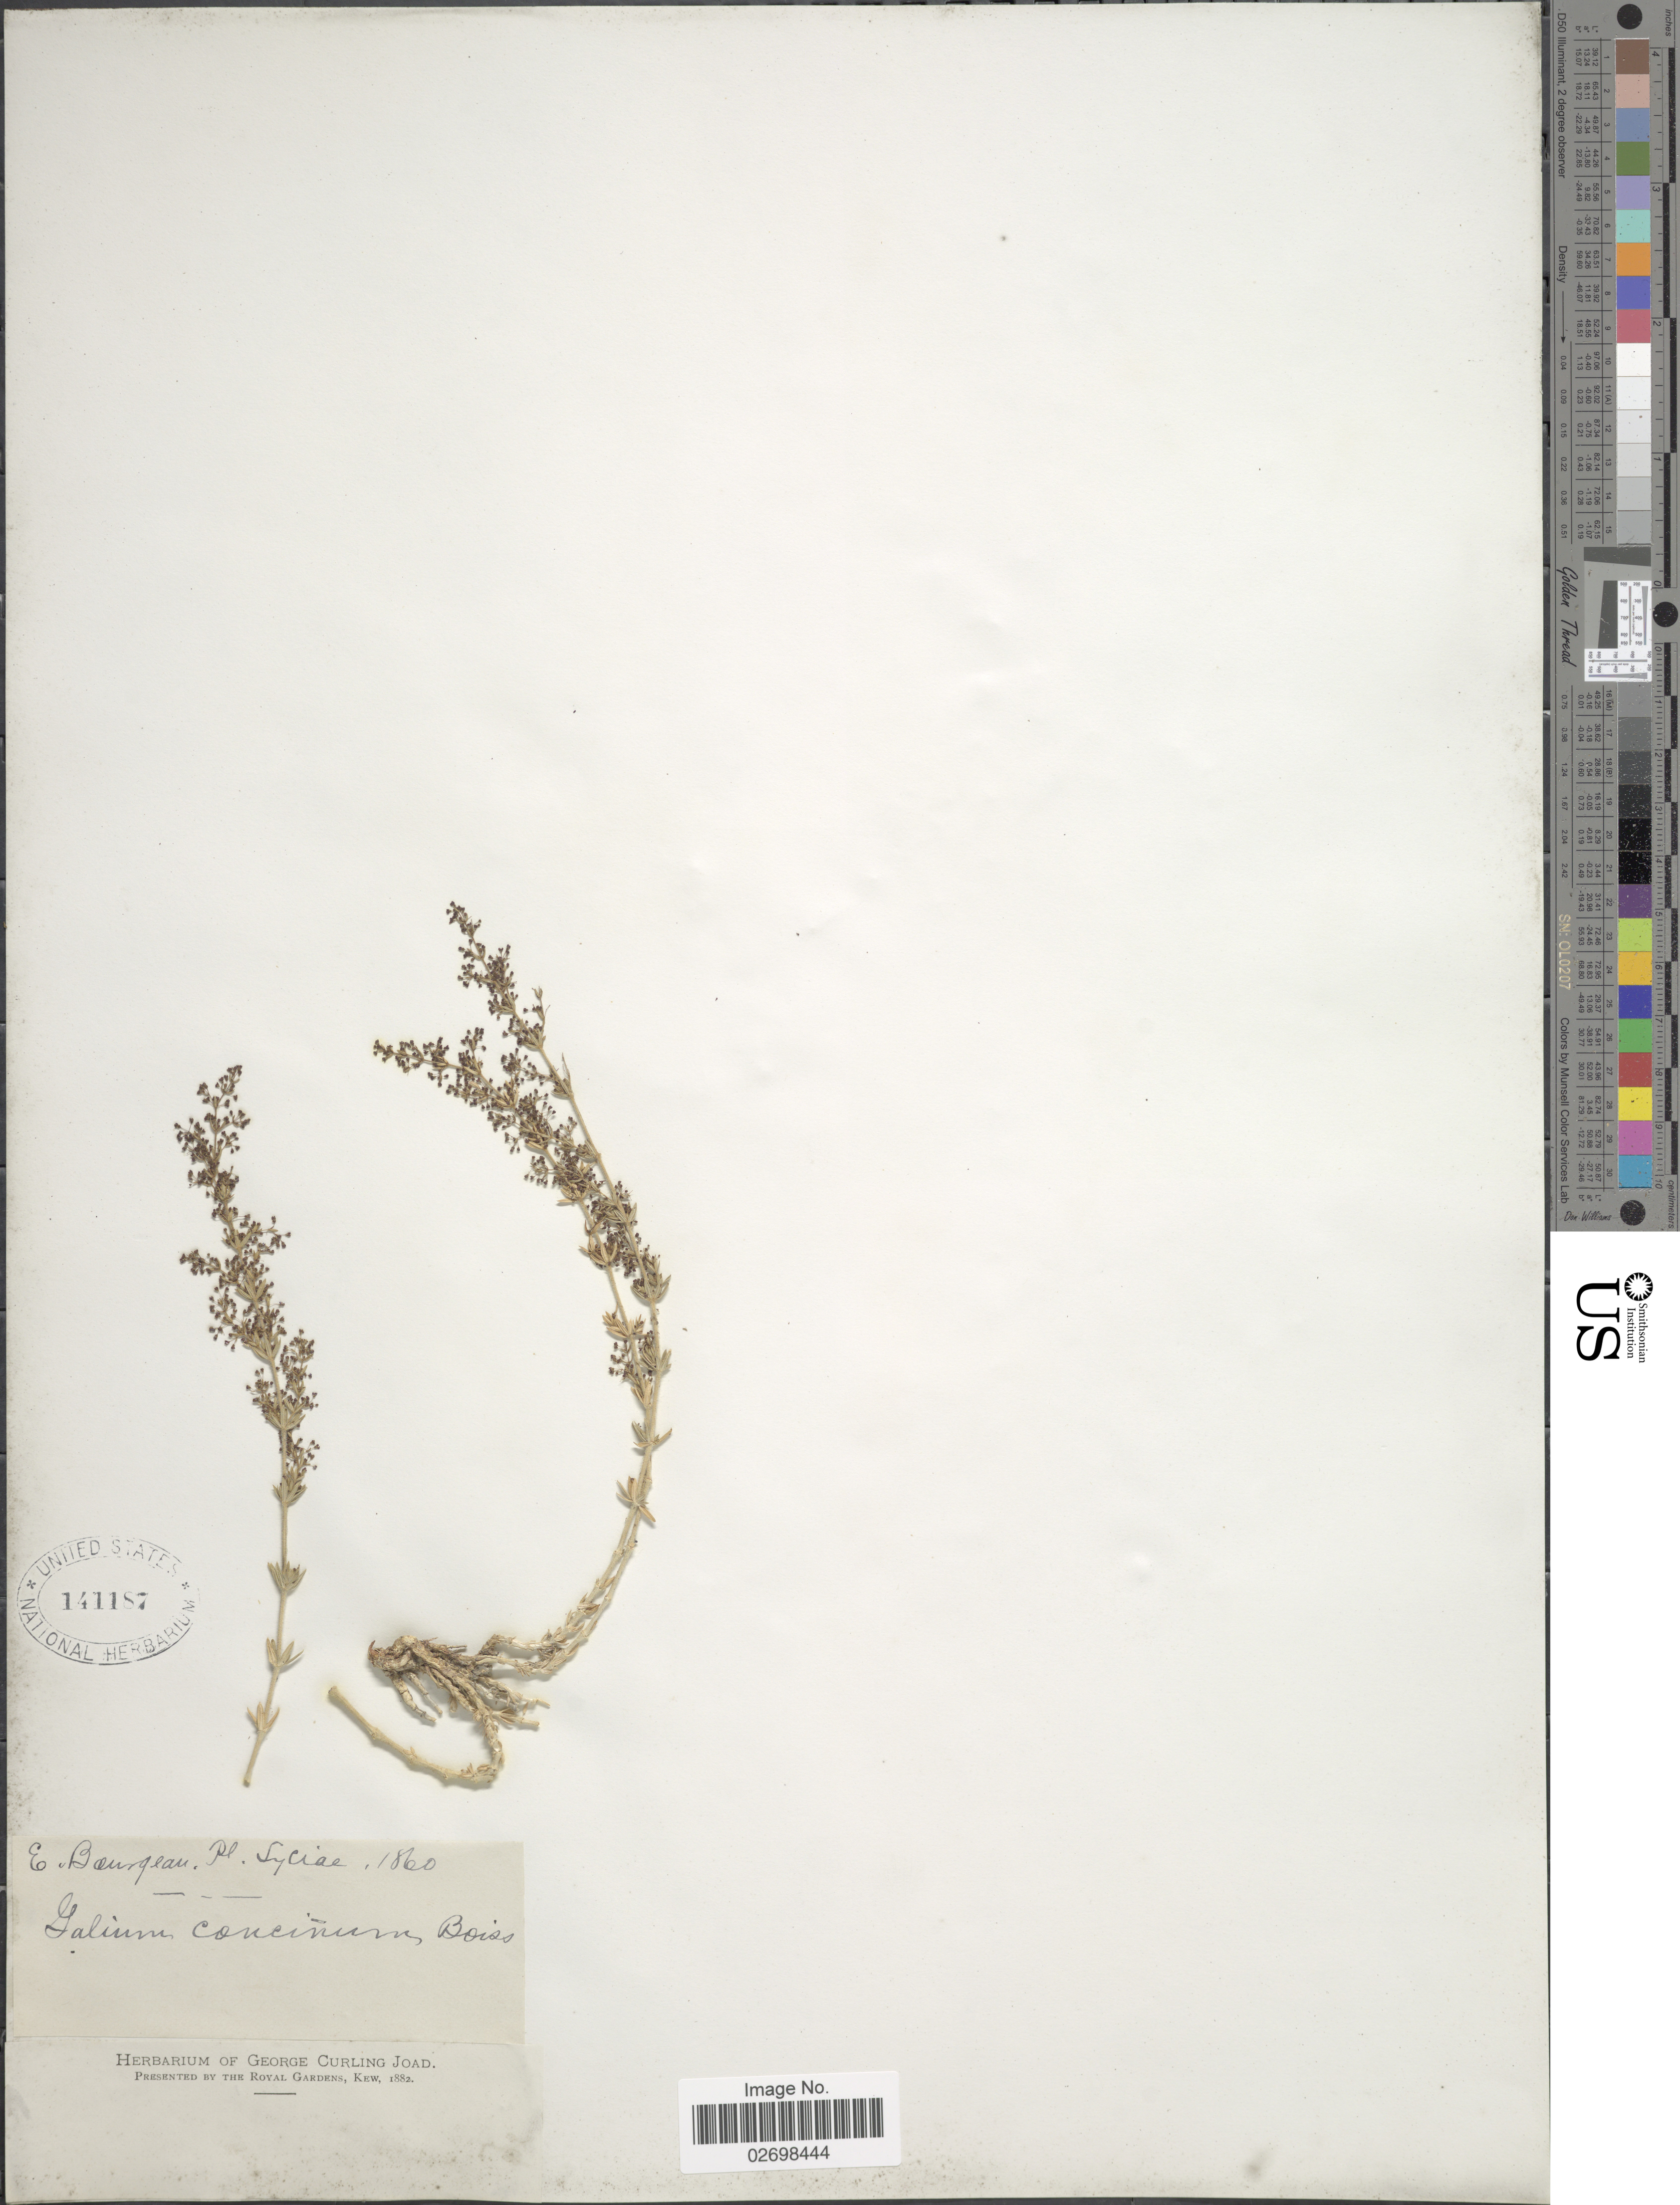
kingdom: Plantae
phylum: Tracheophyta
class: Magnoliopsida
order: Gentianales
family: Rubiaceae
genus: Galium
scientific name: Galium concinnum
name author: Torr. & A. Gray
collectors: E. Bourgeau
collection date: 1860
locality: Syciae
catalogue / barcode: US 141187